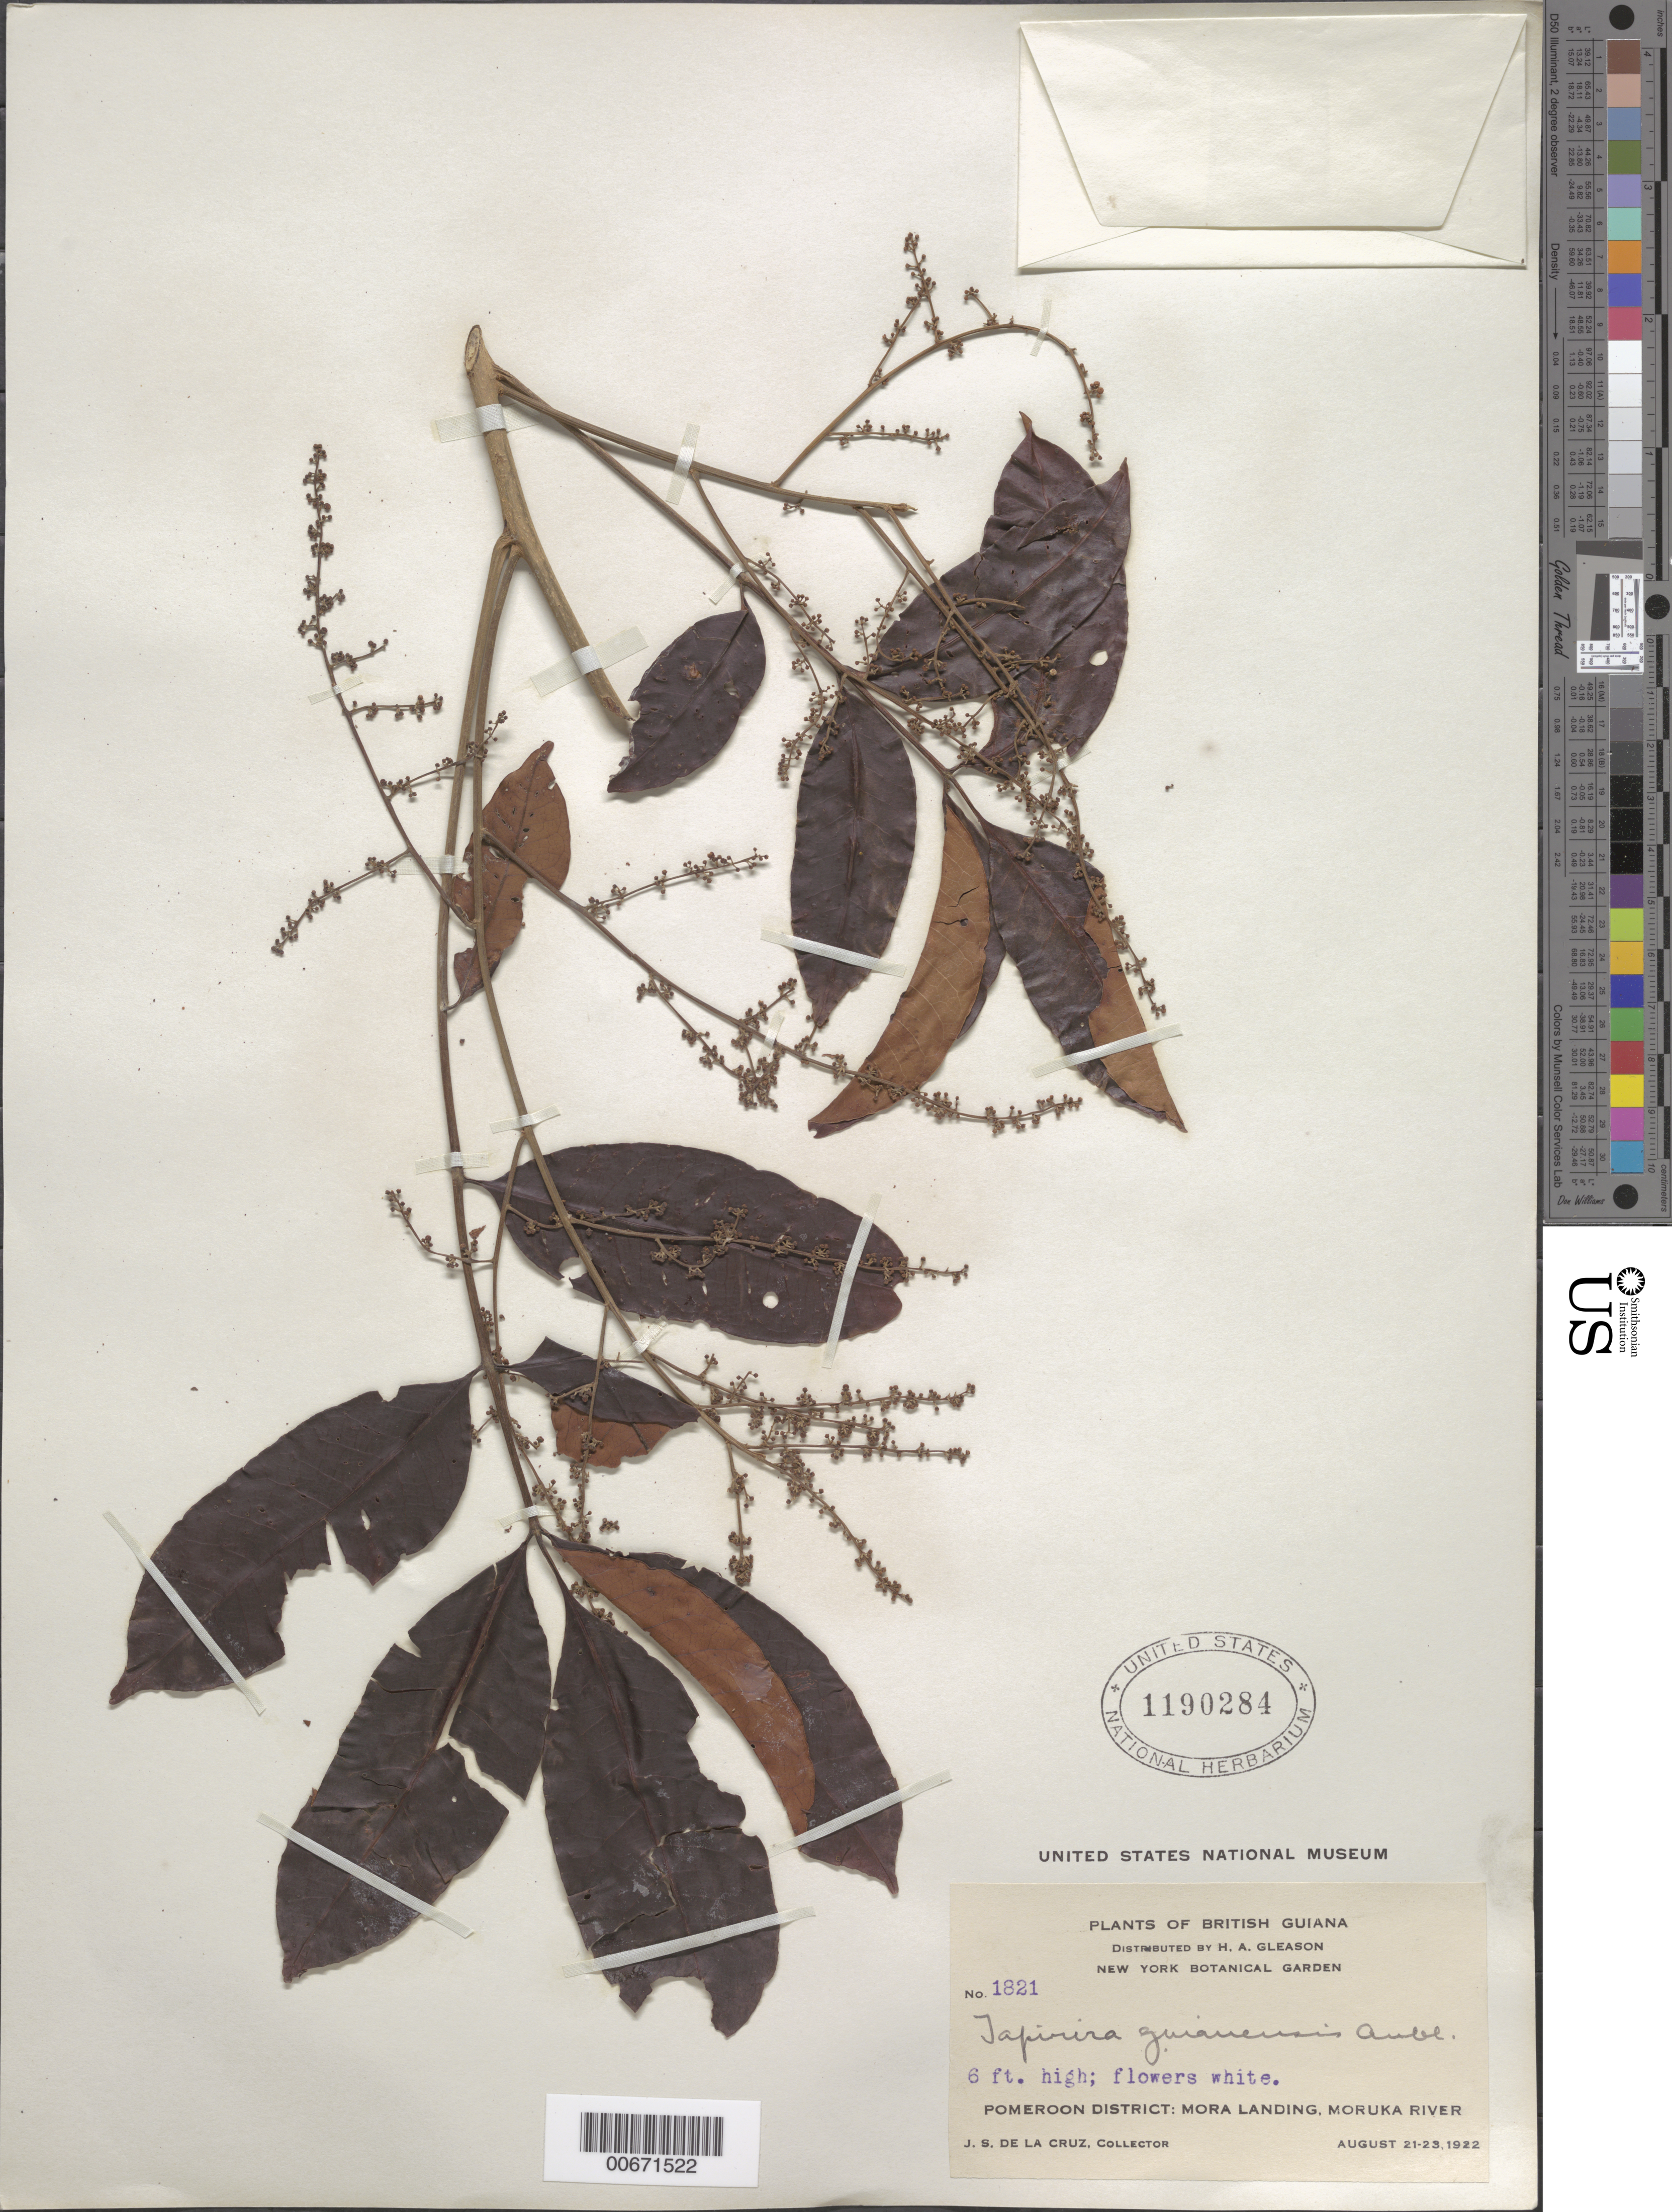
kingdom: Plantae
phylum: Tracheophyta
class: Magnoliopsida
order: Sapindales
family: Anacardiaceae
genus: Tapirira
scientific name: Tapirira guianensis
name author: Aubl.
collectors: J. S. de la Cruz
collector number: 1821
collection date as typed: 21-Aug-22 to 23-Aug-22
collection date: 1922-08-21/1922-08-23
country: Guyana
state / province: Barima-Waini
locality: Mora Landing, Moruka R., Pomeroon Dist.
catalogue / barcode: US 1190284